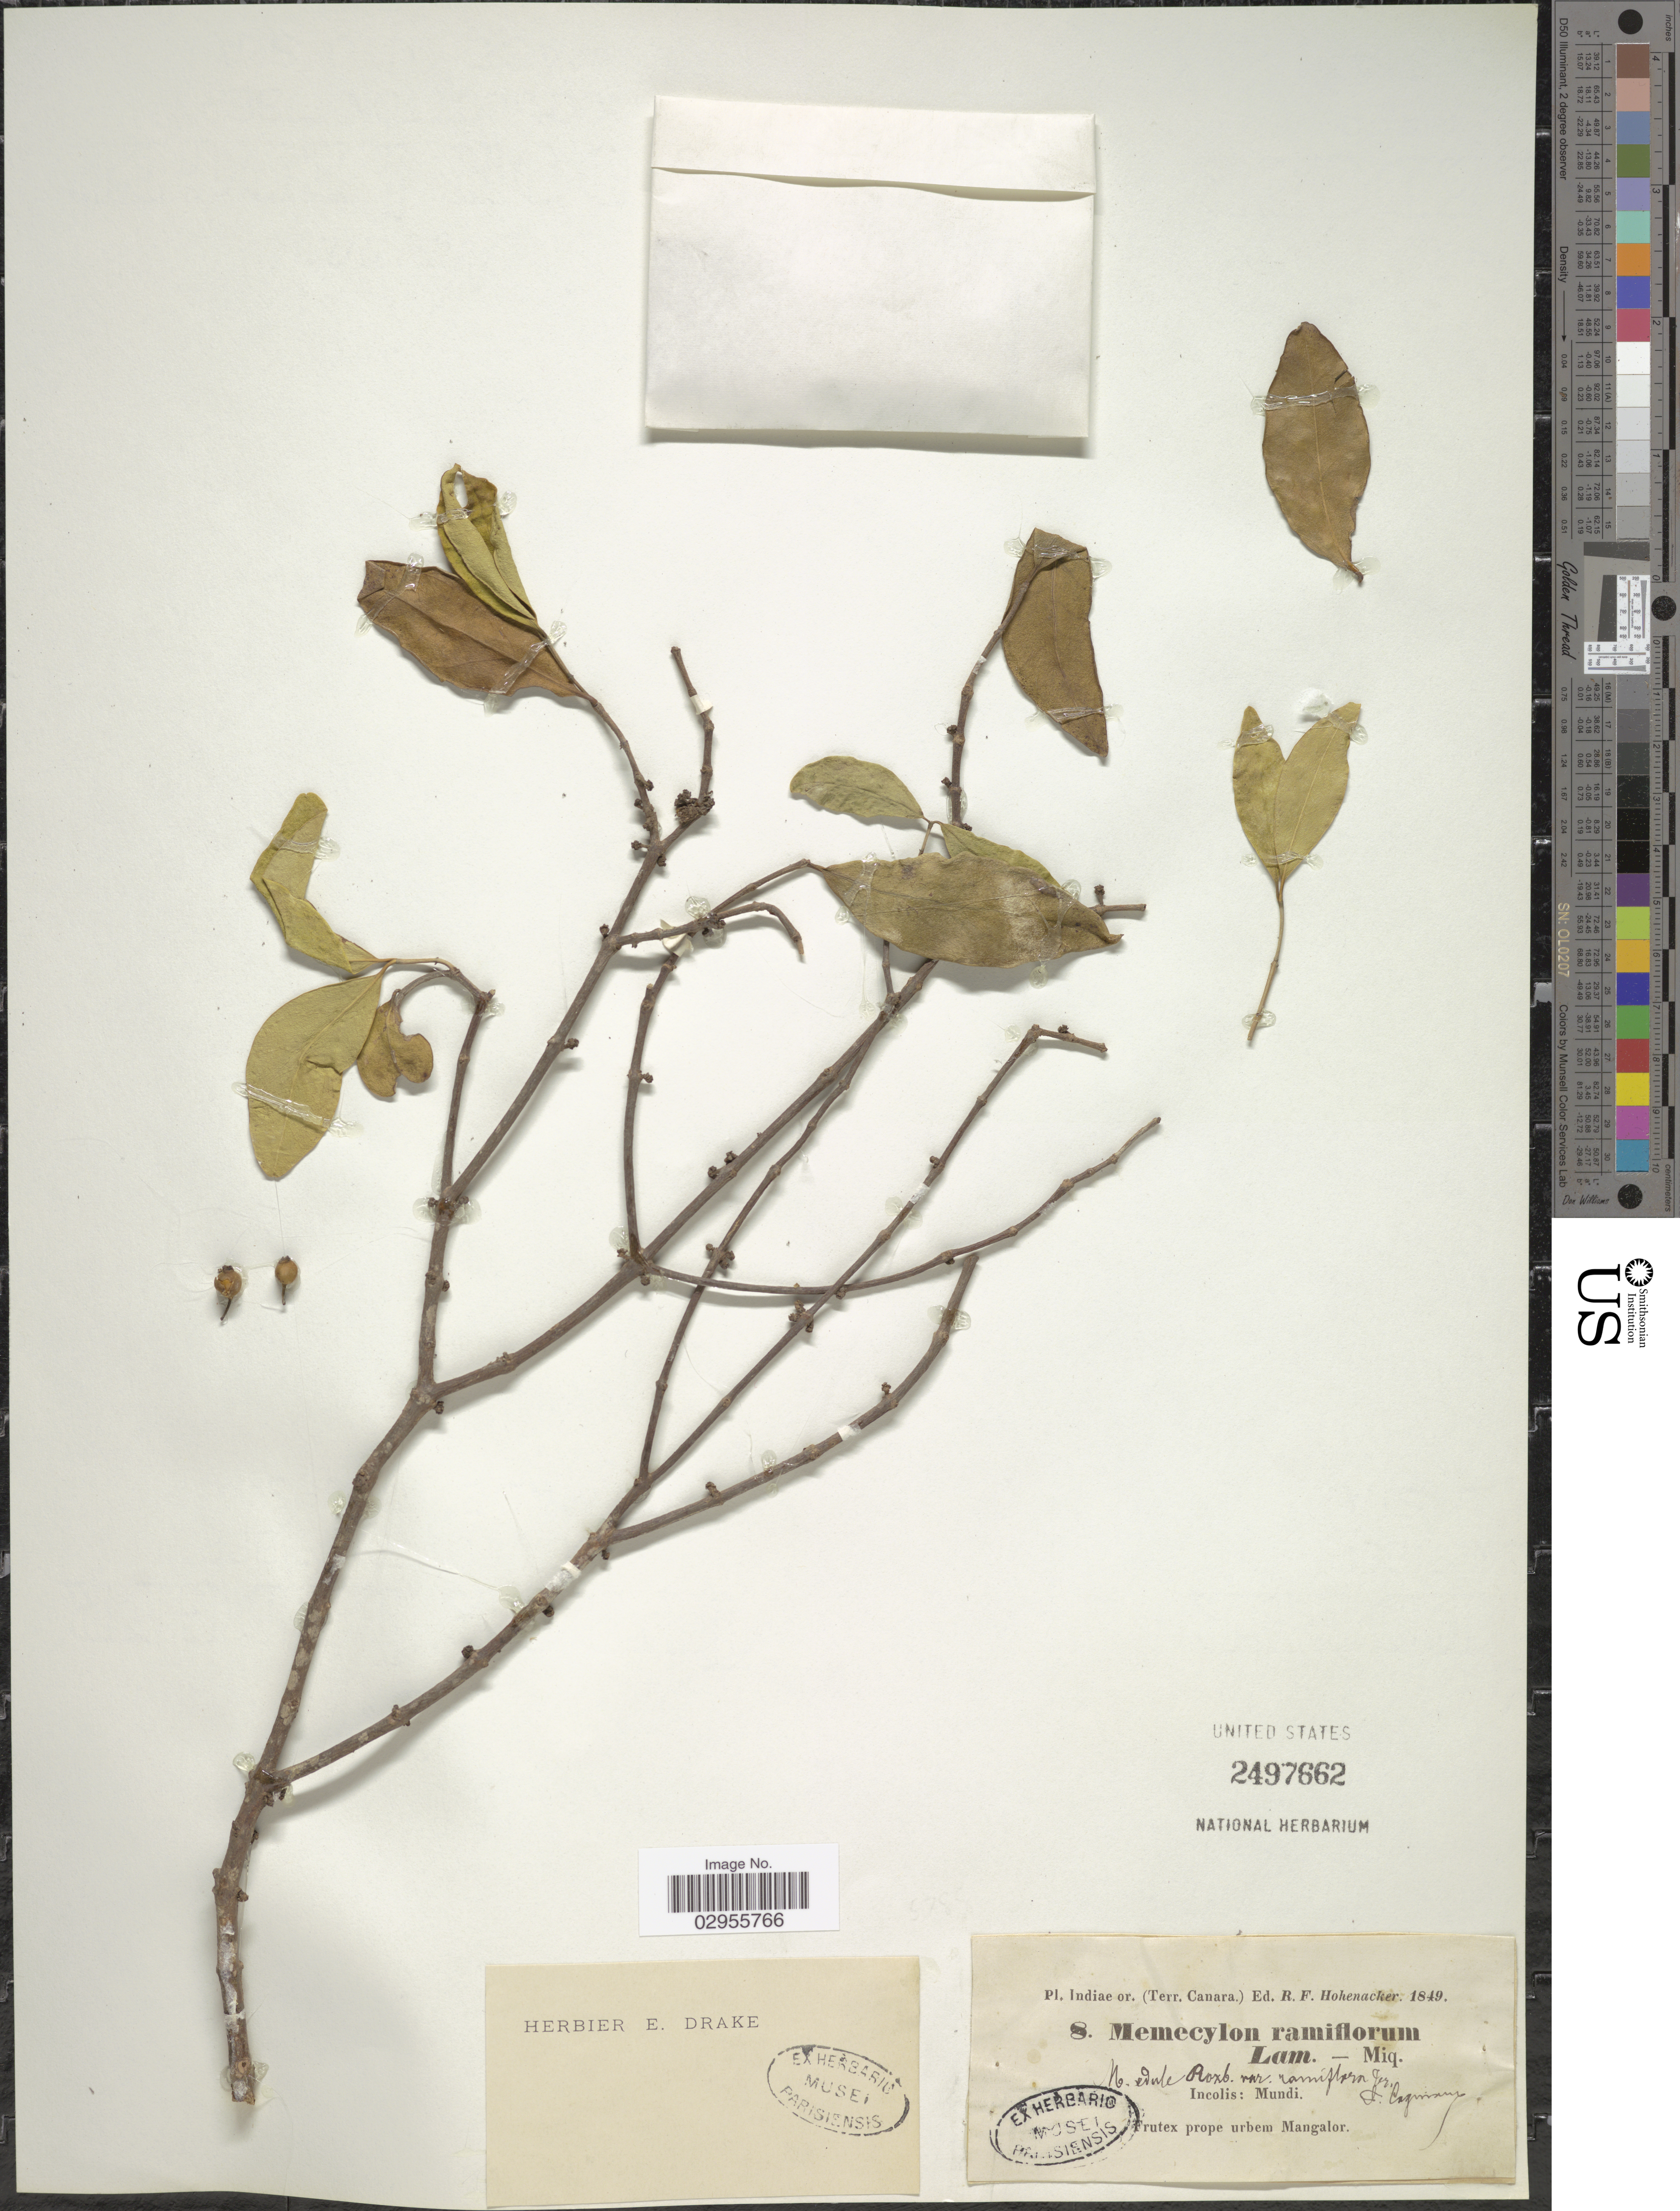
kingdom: Plantae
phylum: Tracheophyta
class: Magnoliopsida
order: Myrtales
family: Melastomataceae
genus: Memecylon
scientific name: Memecylon ramiflorum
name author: Desr.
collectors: R. F. Hohenacker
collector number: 8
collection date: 1849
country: India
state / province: Karnataka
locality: Indiae or. (Terr. Canara). Incolis: Mundi. Frutex prope urbem Mangalor.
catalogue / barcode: US 2497662